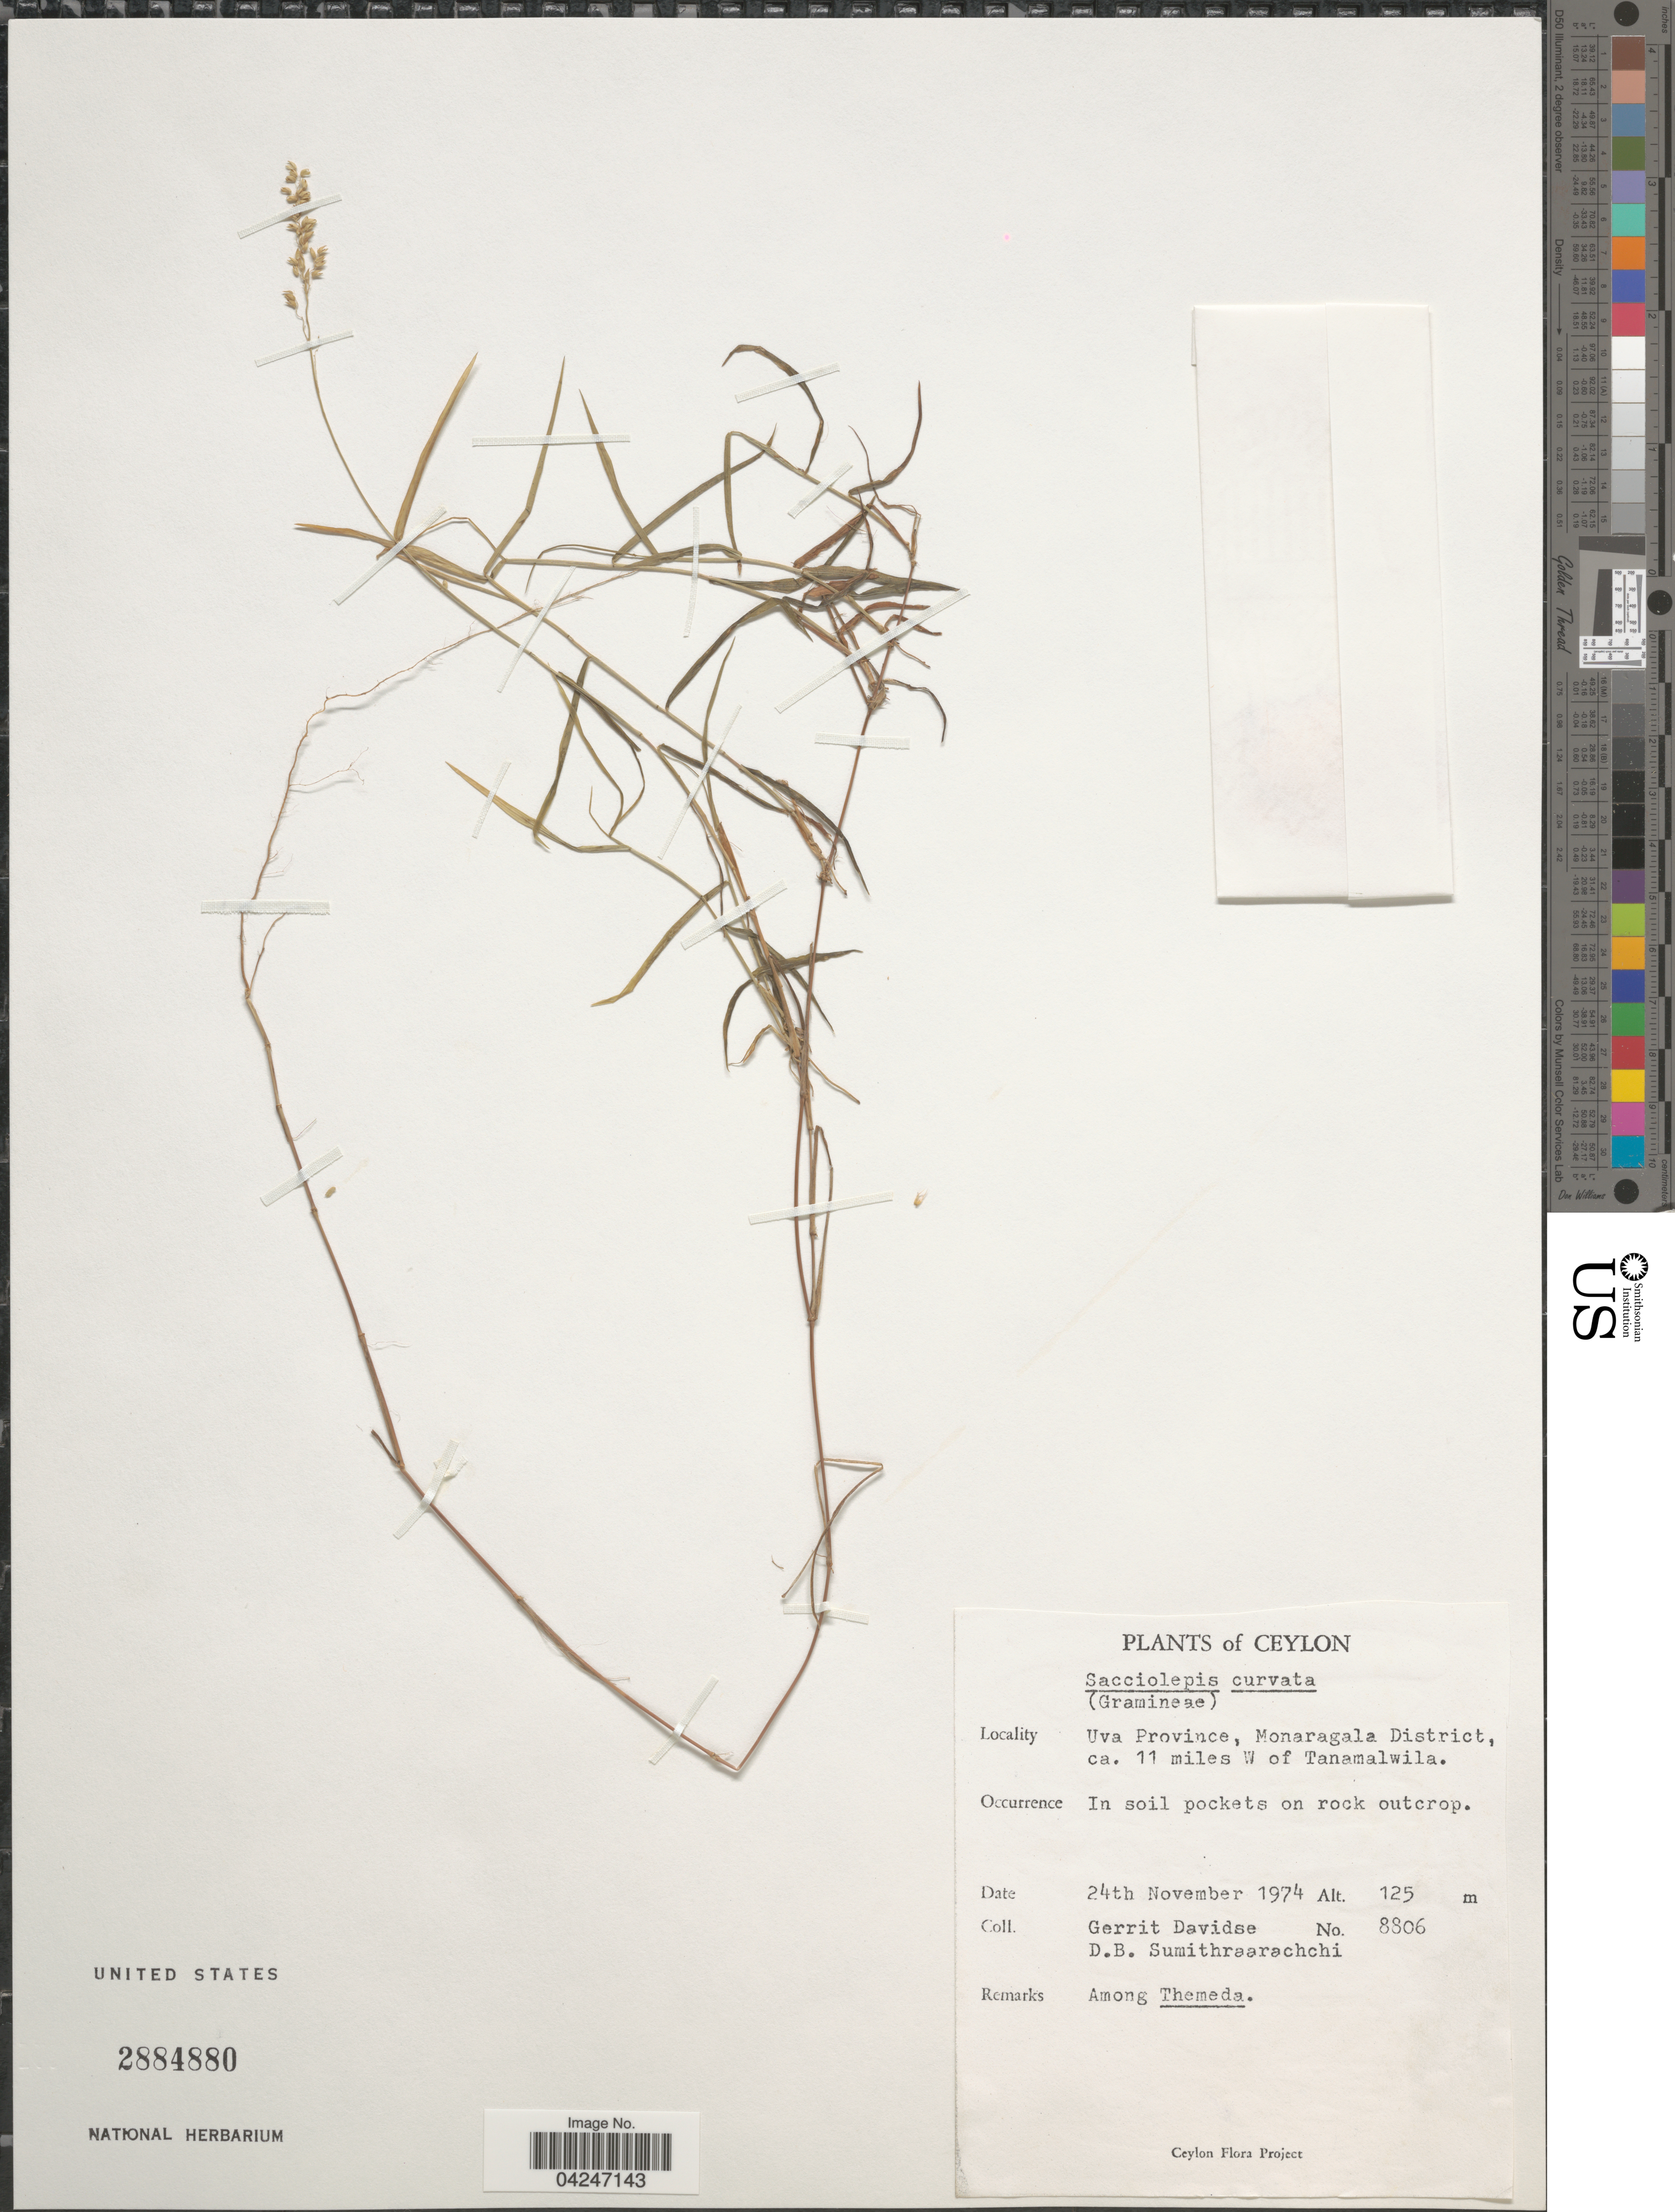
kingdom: Plantae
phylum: Tracheophyta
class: Liliopsida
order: Poales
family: Poaceae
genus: Sacciolepis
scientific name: Sacciolepis curvata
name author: (L.) Chase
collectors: G. Davidse & D. B. Sumithraarachchi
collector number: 8806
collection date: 1974-11-24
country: Sri Lanka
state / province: Uva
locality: Ceylon. Monaragala District, ca. 11 miles W of Tanamalwila. In soil pockets on rock outcrop.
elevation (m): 125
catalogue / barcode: US 2884880